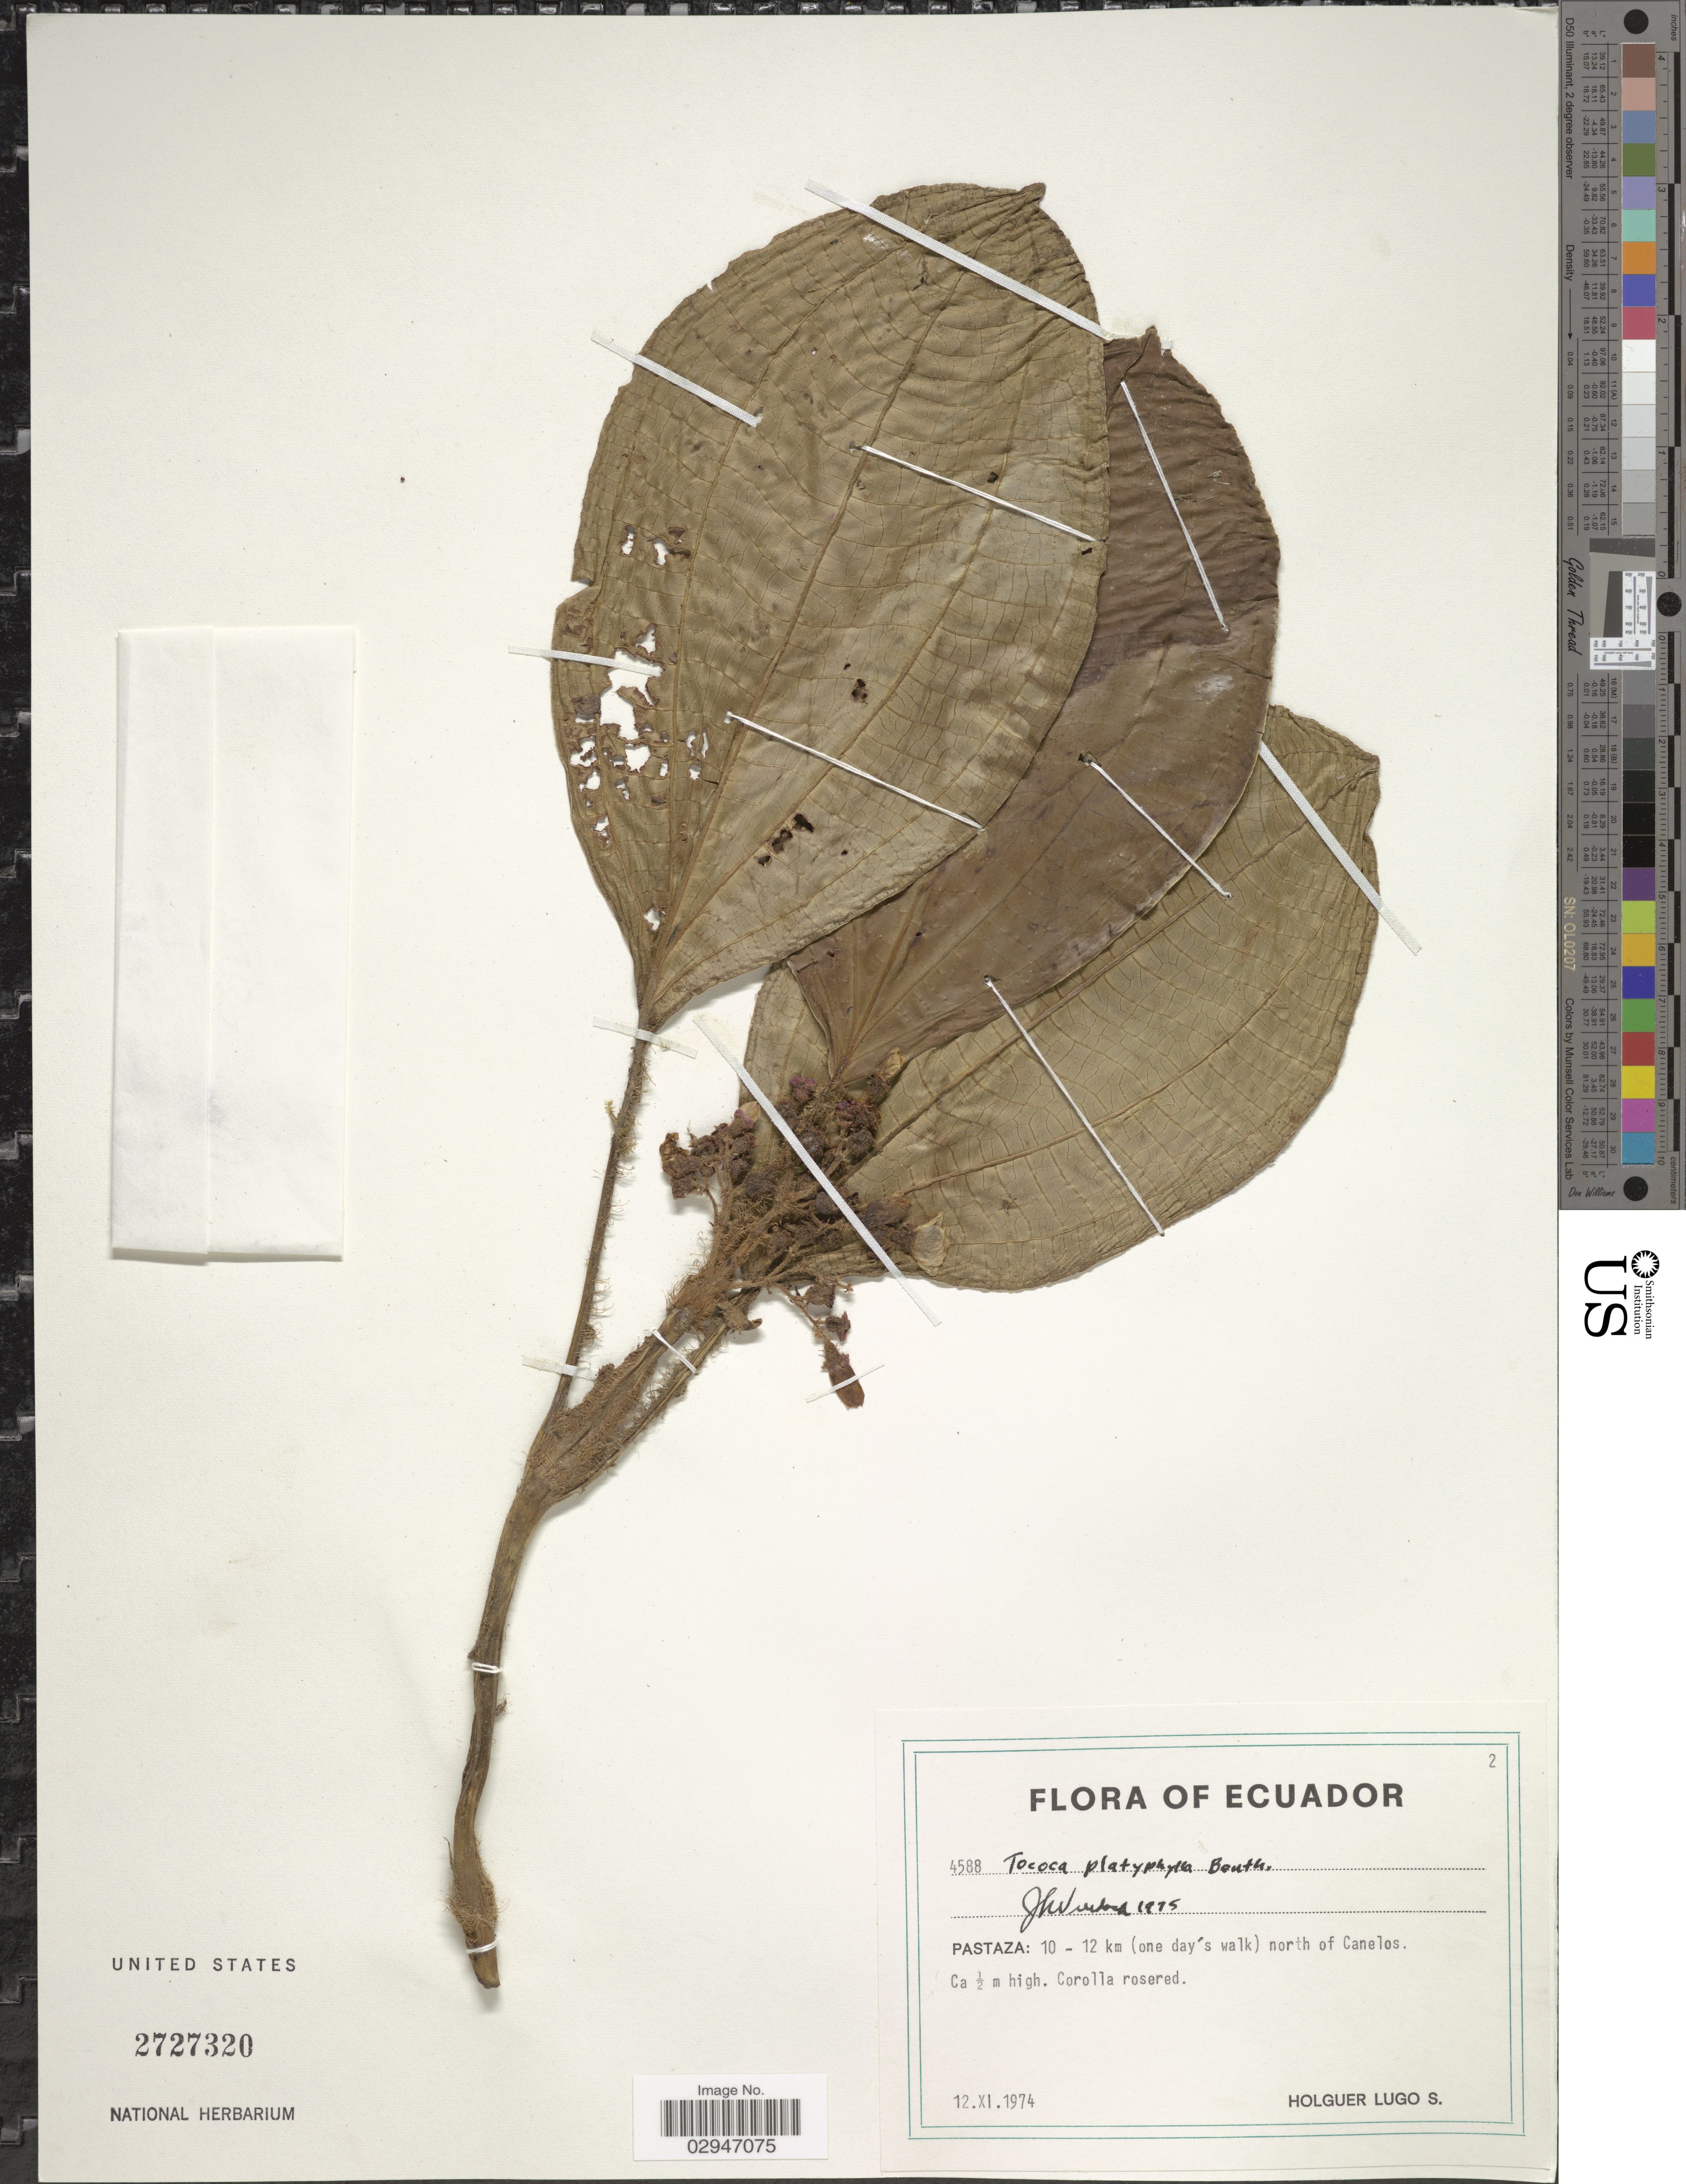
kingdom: Plantae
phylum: Tracheophyta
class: Magnoliopsida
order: Myrtales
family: Melastomataceae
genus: Tococa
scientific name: Tococa platyphylla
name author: Benth.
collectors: H. Lugo S.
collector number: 4588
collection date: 1974-11-12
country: Ecuador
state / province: Pastaza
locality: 10-12 km (one day's walk) north of Canelos.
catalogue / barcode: US 2727320